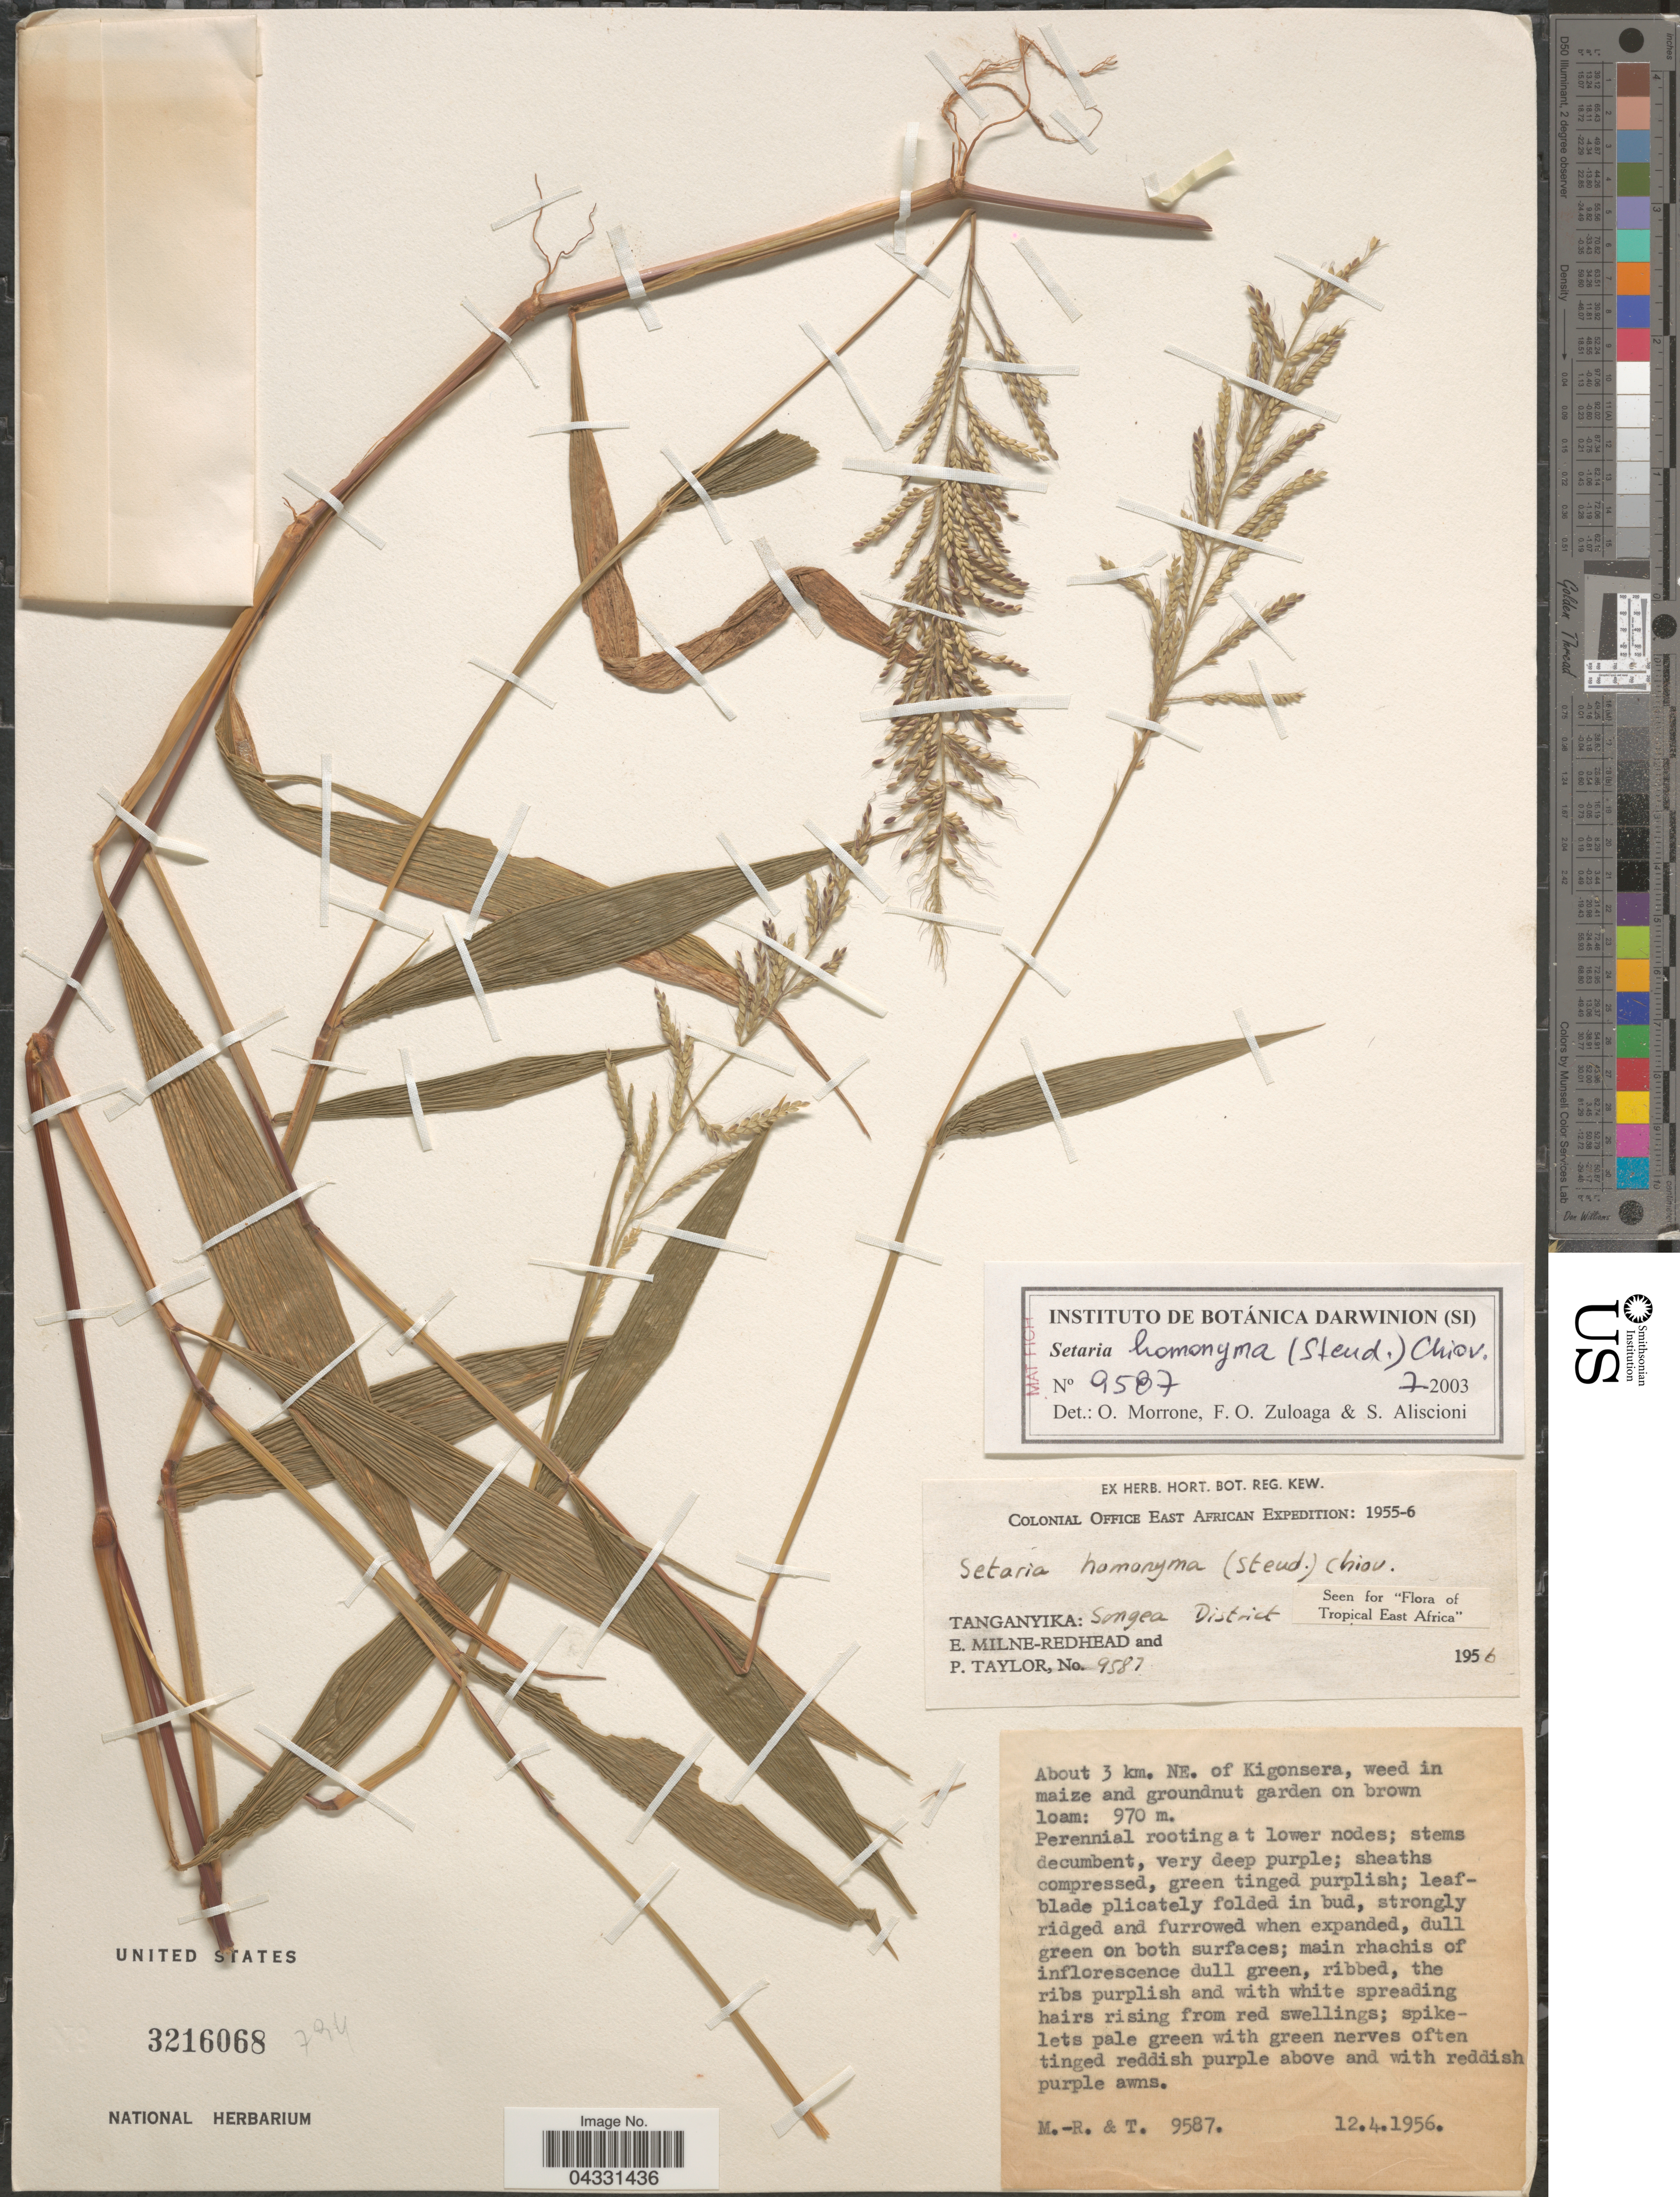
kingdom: Plantae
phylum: Tracheophyta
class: Liliopsida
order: Poales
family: Poaceae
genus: Setaria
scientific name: Setaria homonyma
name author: (Steud.) Chiov.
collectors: E. W. Milne-Redhead & P. Taylor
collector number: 9587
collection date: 1956-04-12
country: Tanzania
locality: Colonial Office East African Expedition: 1955-6. Tanganyika: Songea District. About 3 km. NE. of Kigonsera.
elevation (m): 970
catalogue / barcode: US 3216068